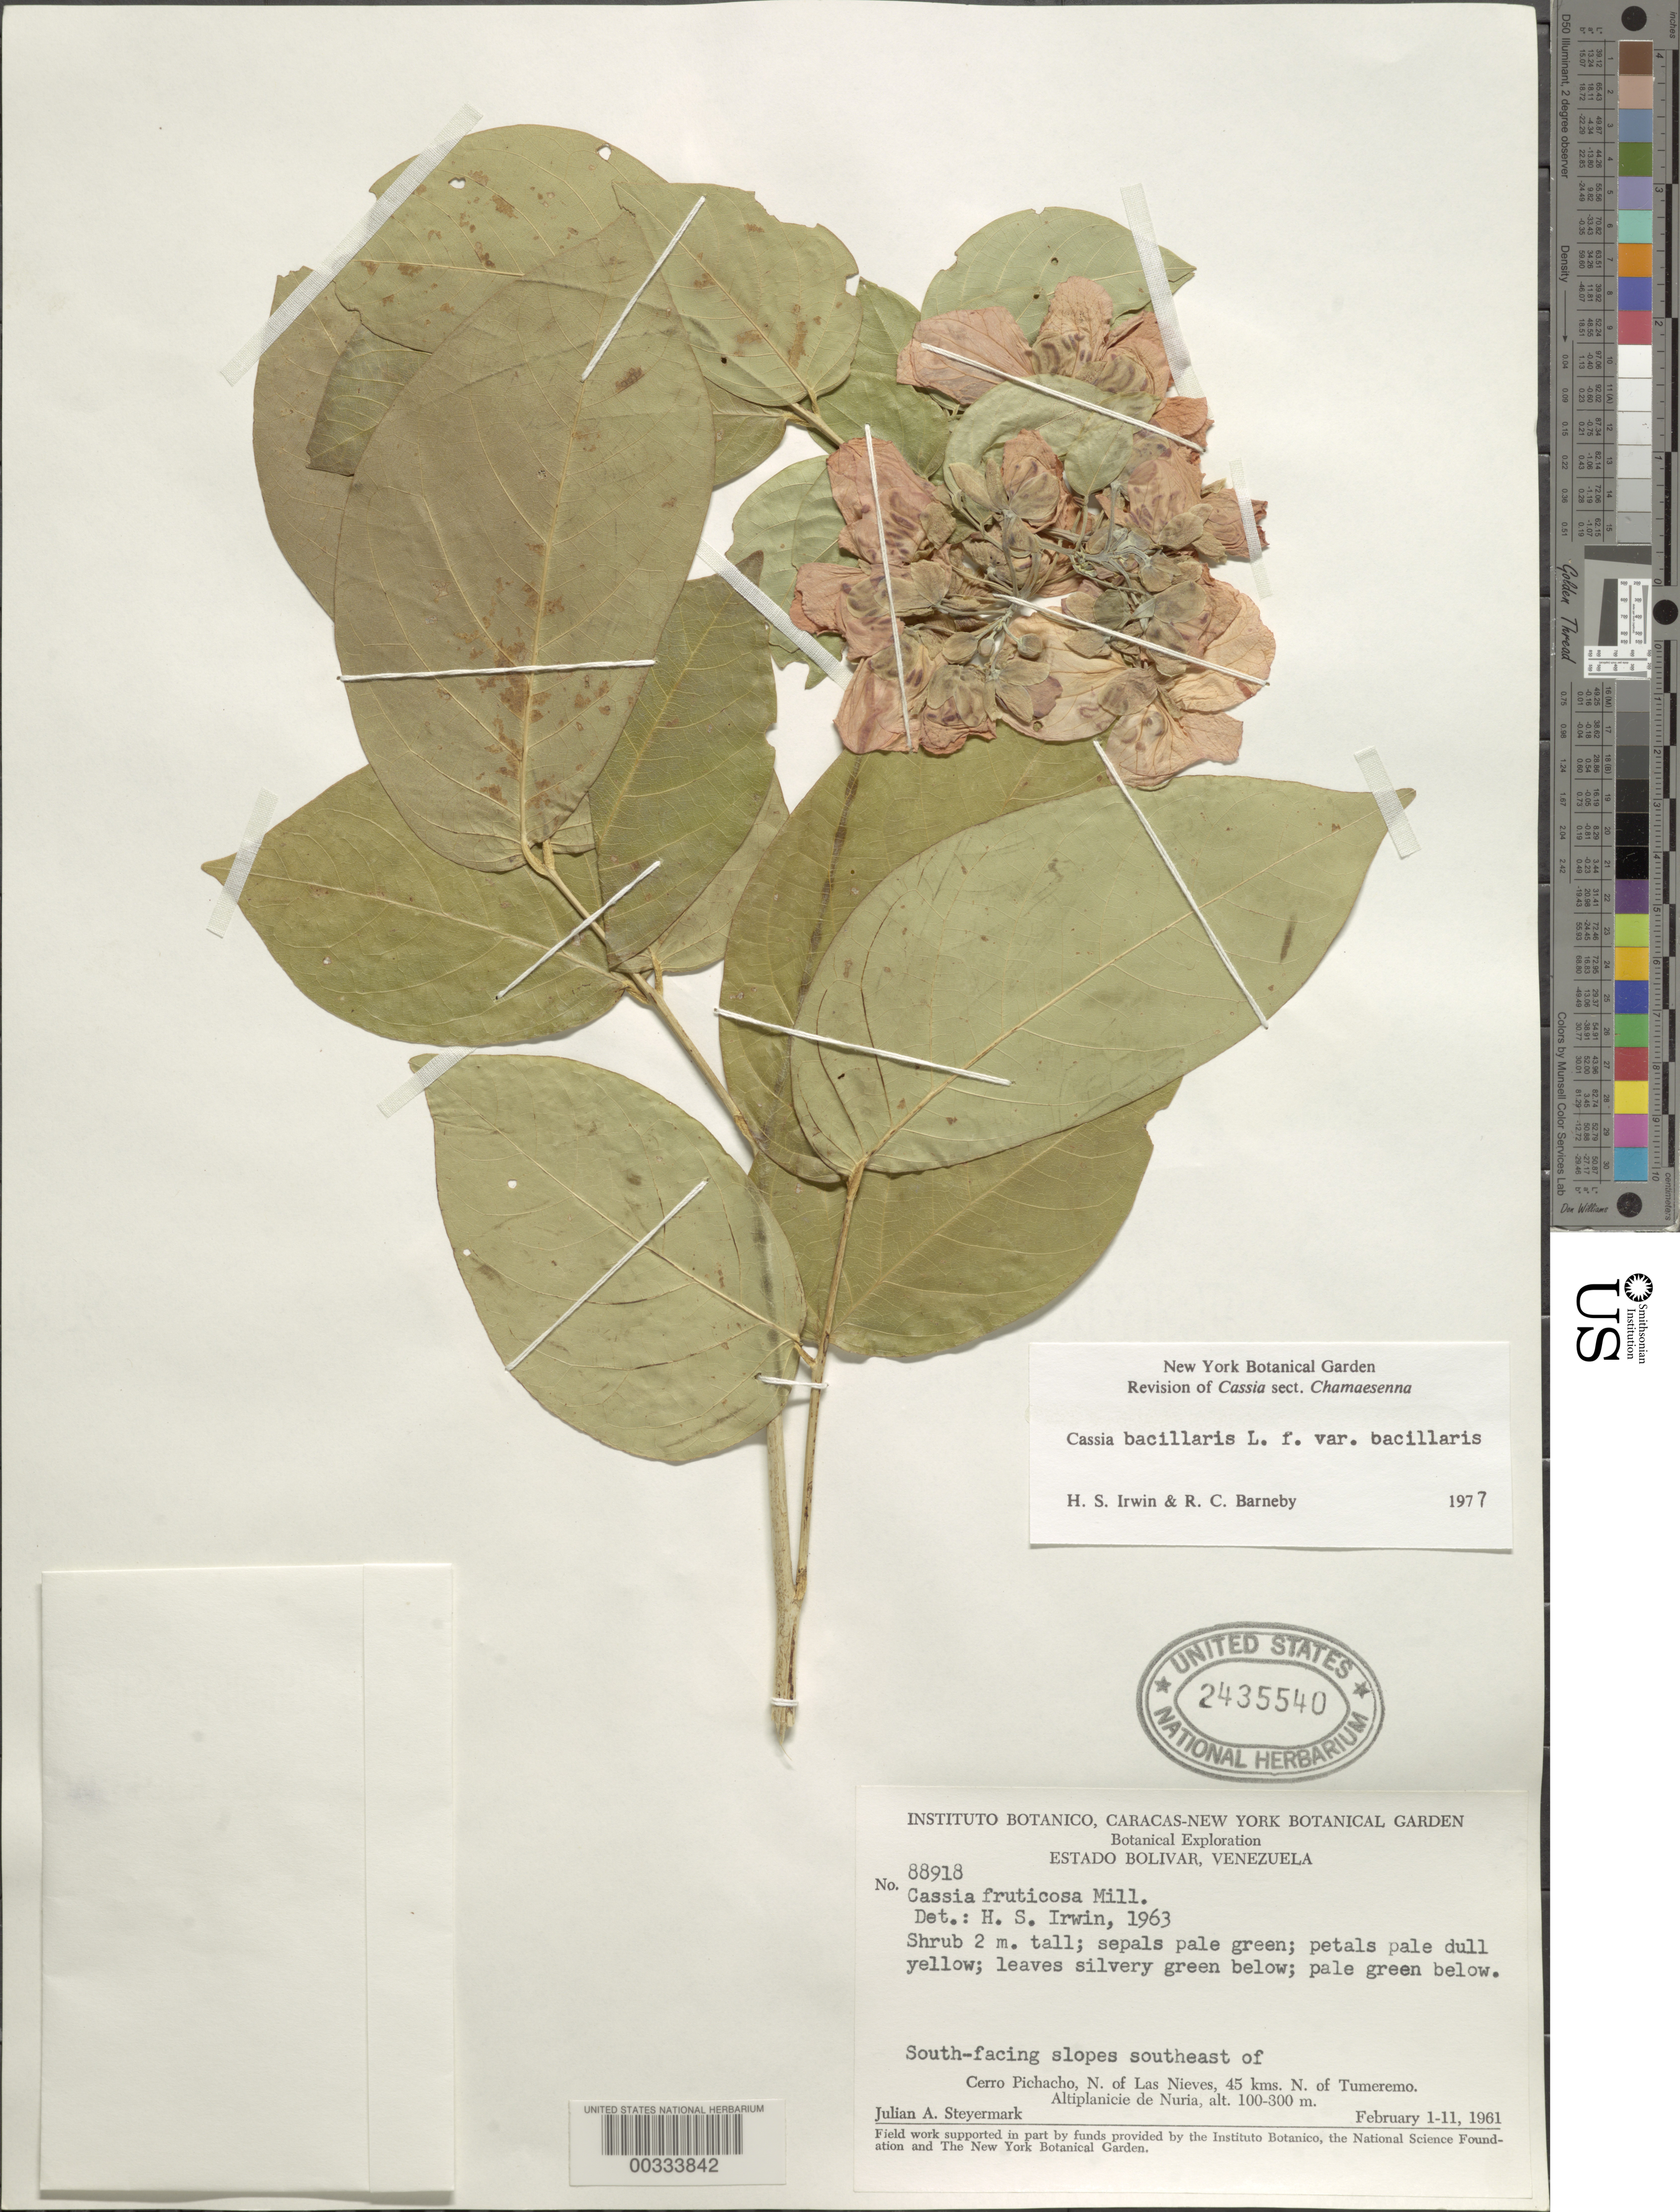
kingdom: Plantae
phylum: Tracheophyta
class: Magnoliopsida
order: Fabales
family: Fabaceae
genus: Senna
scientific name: Senna bacillaris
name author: (L. f.) H.S. Irwin & Barneby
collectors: J. Steyermark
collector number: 88918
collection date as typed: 01 Feb 1961 and 11 Feb 1961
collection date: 1961-02-01,1961-02-11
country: Venezuela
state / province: Bolivar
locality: S facing slopes se of cerro pichacho, n of las nieves, 45 km n of tumeremo; altiplanicie de nuria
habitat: Slopes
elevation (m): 100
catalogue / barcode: US 2435540